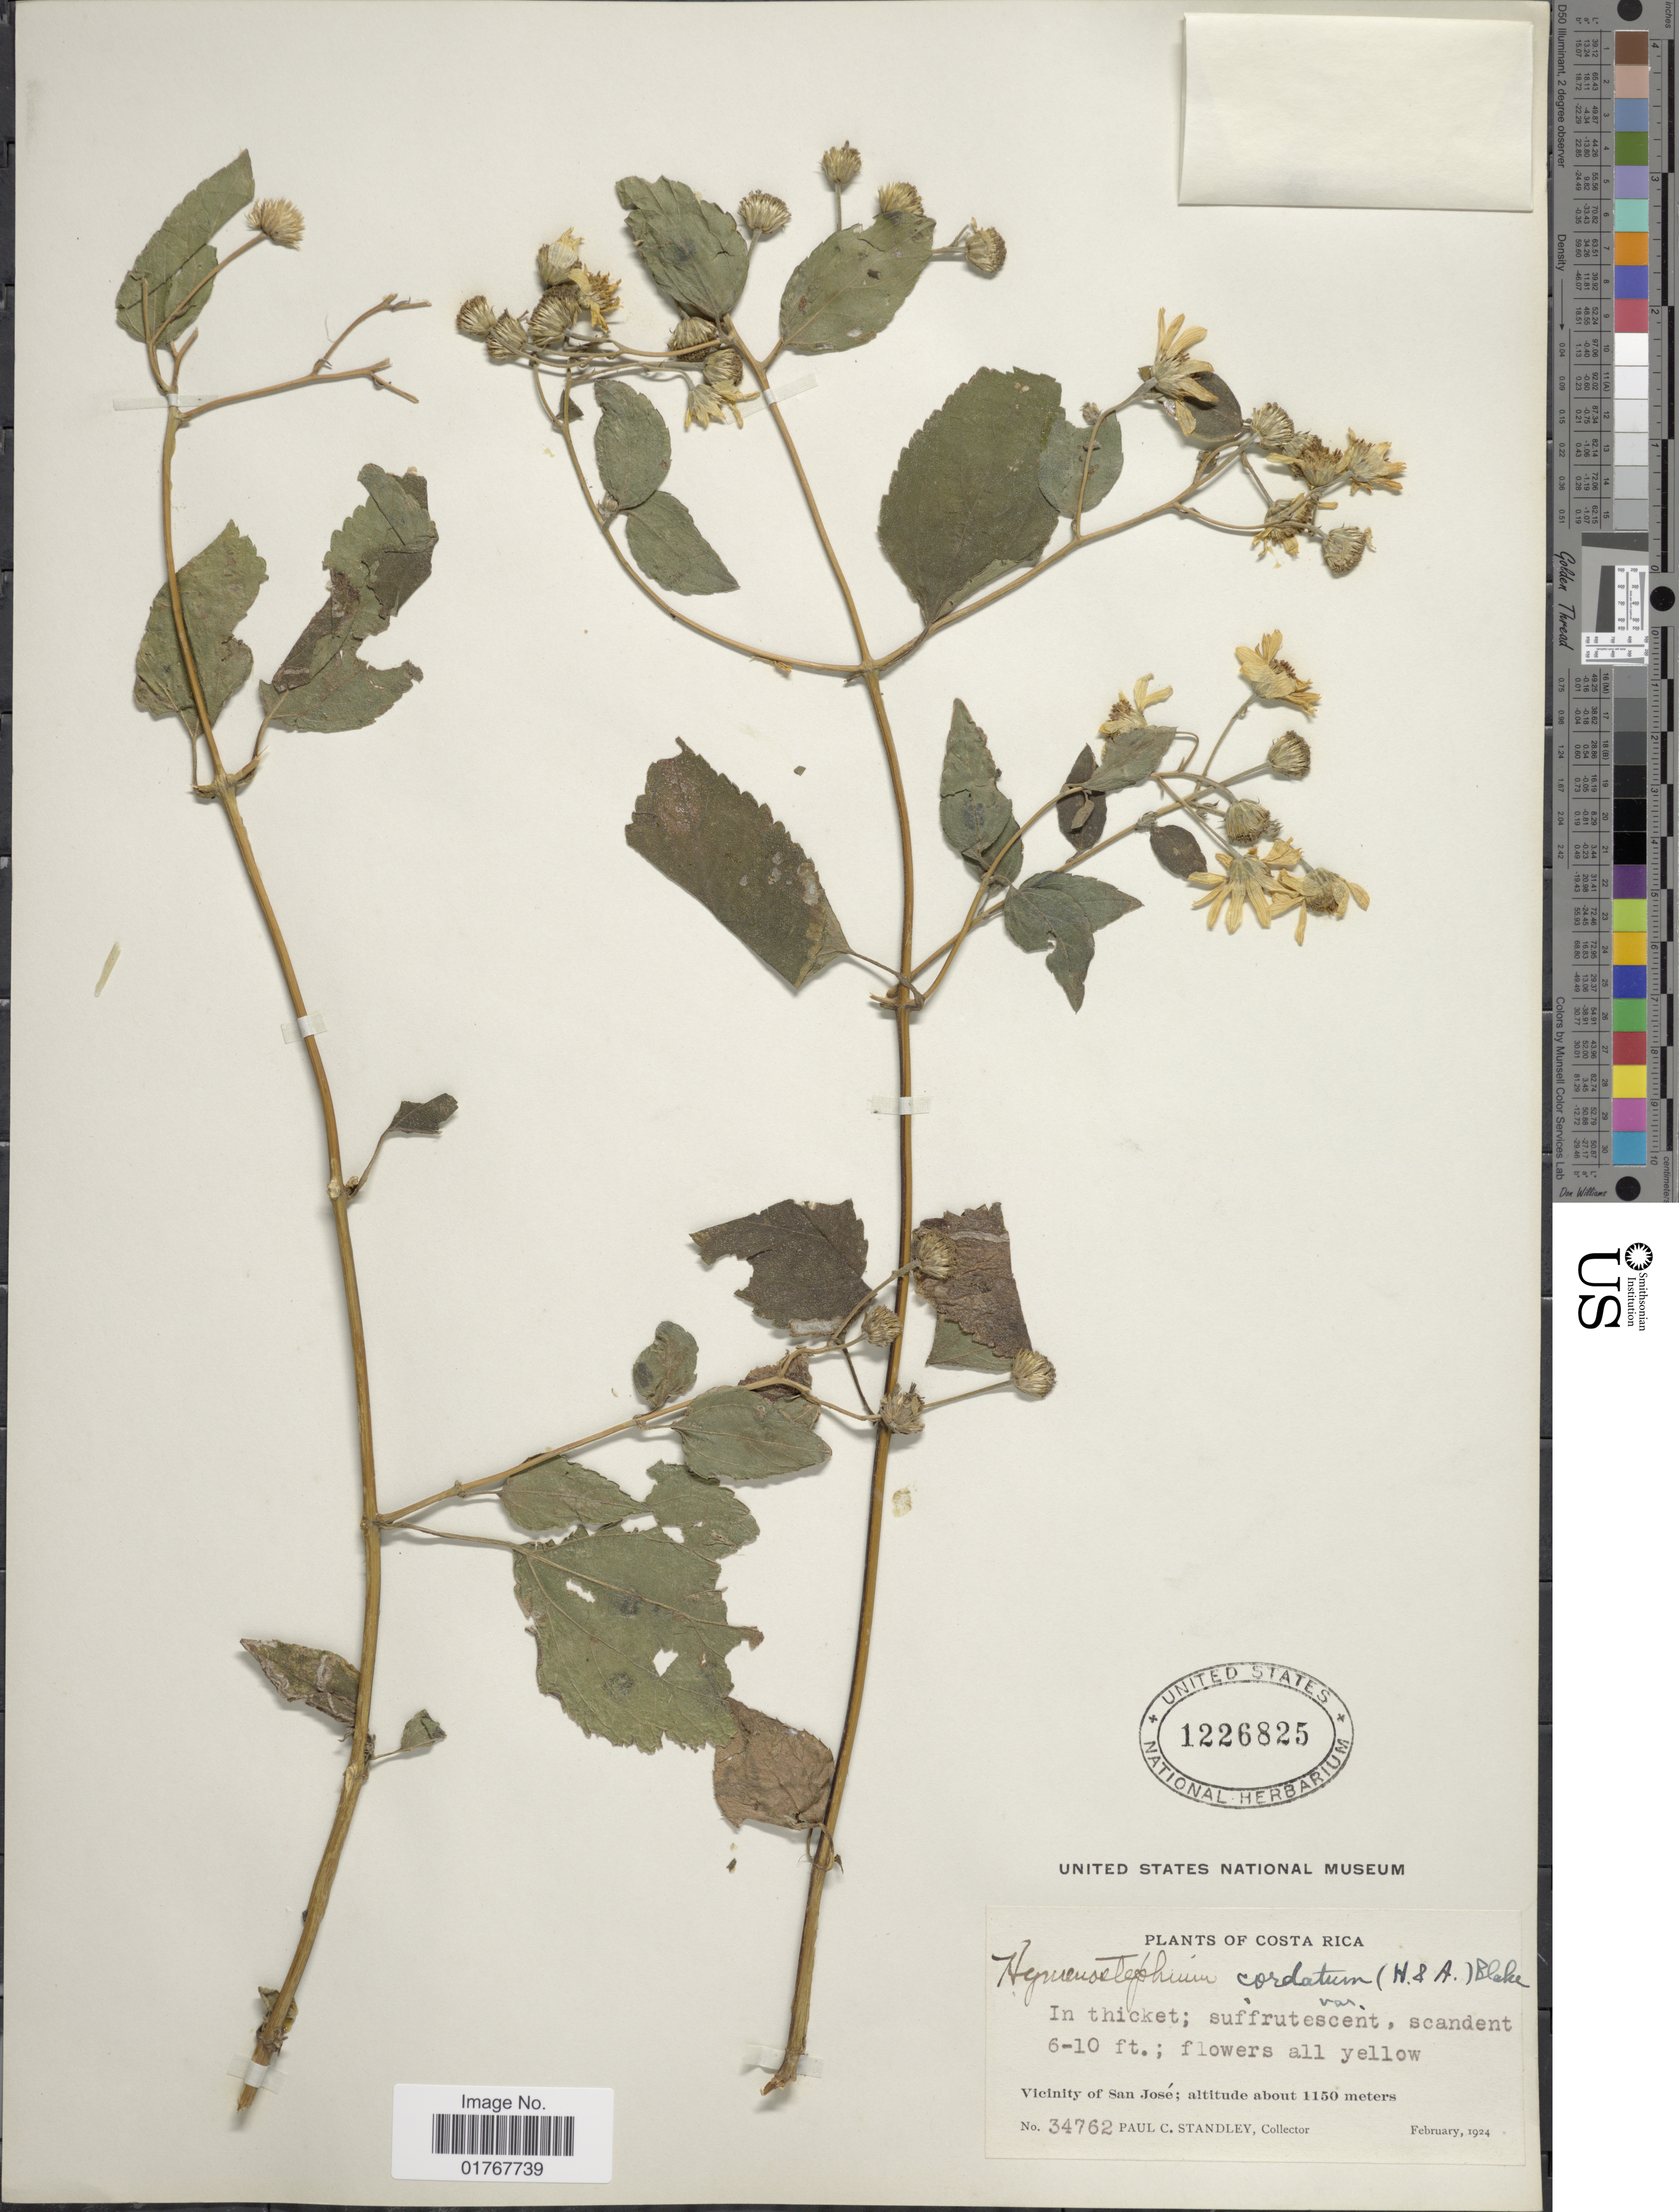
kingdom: Plantae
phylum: Tracheophyta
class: Magnoliopsida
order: Asterales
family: Asteraceae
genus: Viguiera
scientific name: Viguiera cordata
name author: (Hook. & Arn.) D'Arcy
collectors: P. C. Standley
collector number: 34762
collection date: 1924-02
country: Costa Rica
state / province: San José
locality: Vicinity of San José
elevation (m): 1150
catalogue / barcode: US 1226825